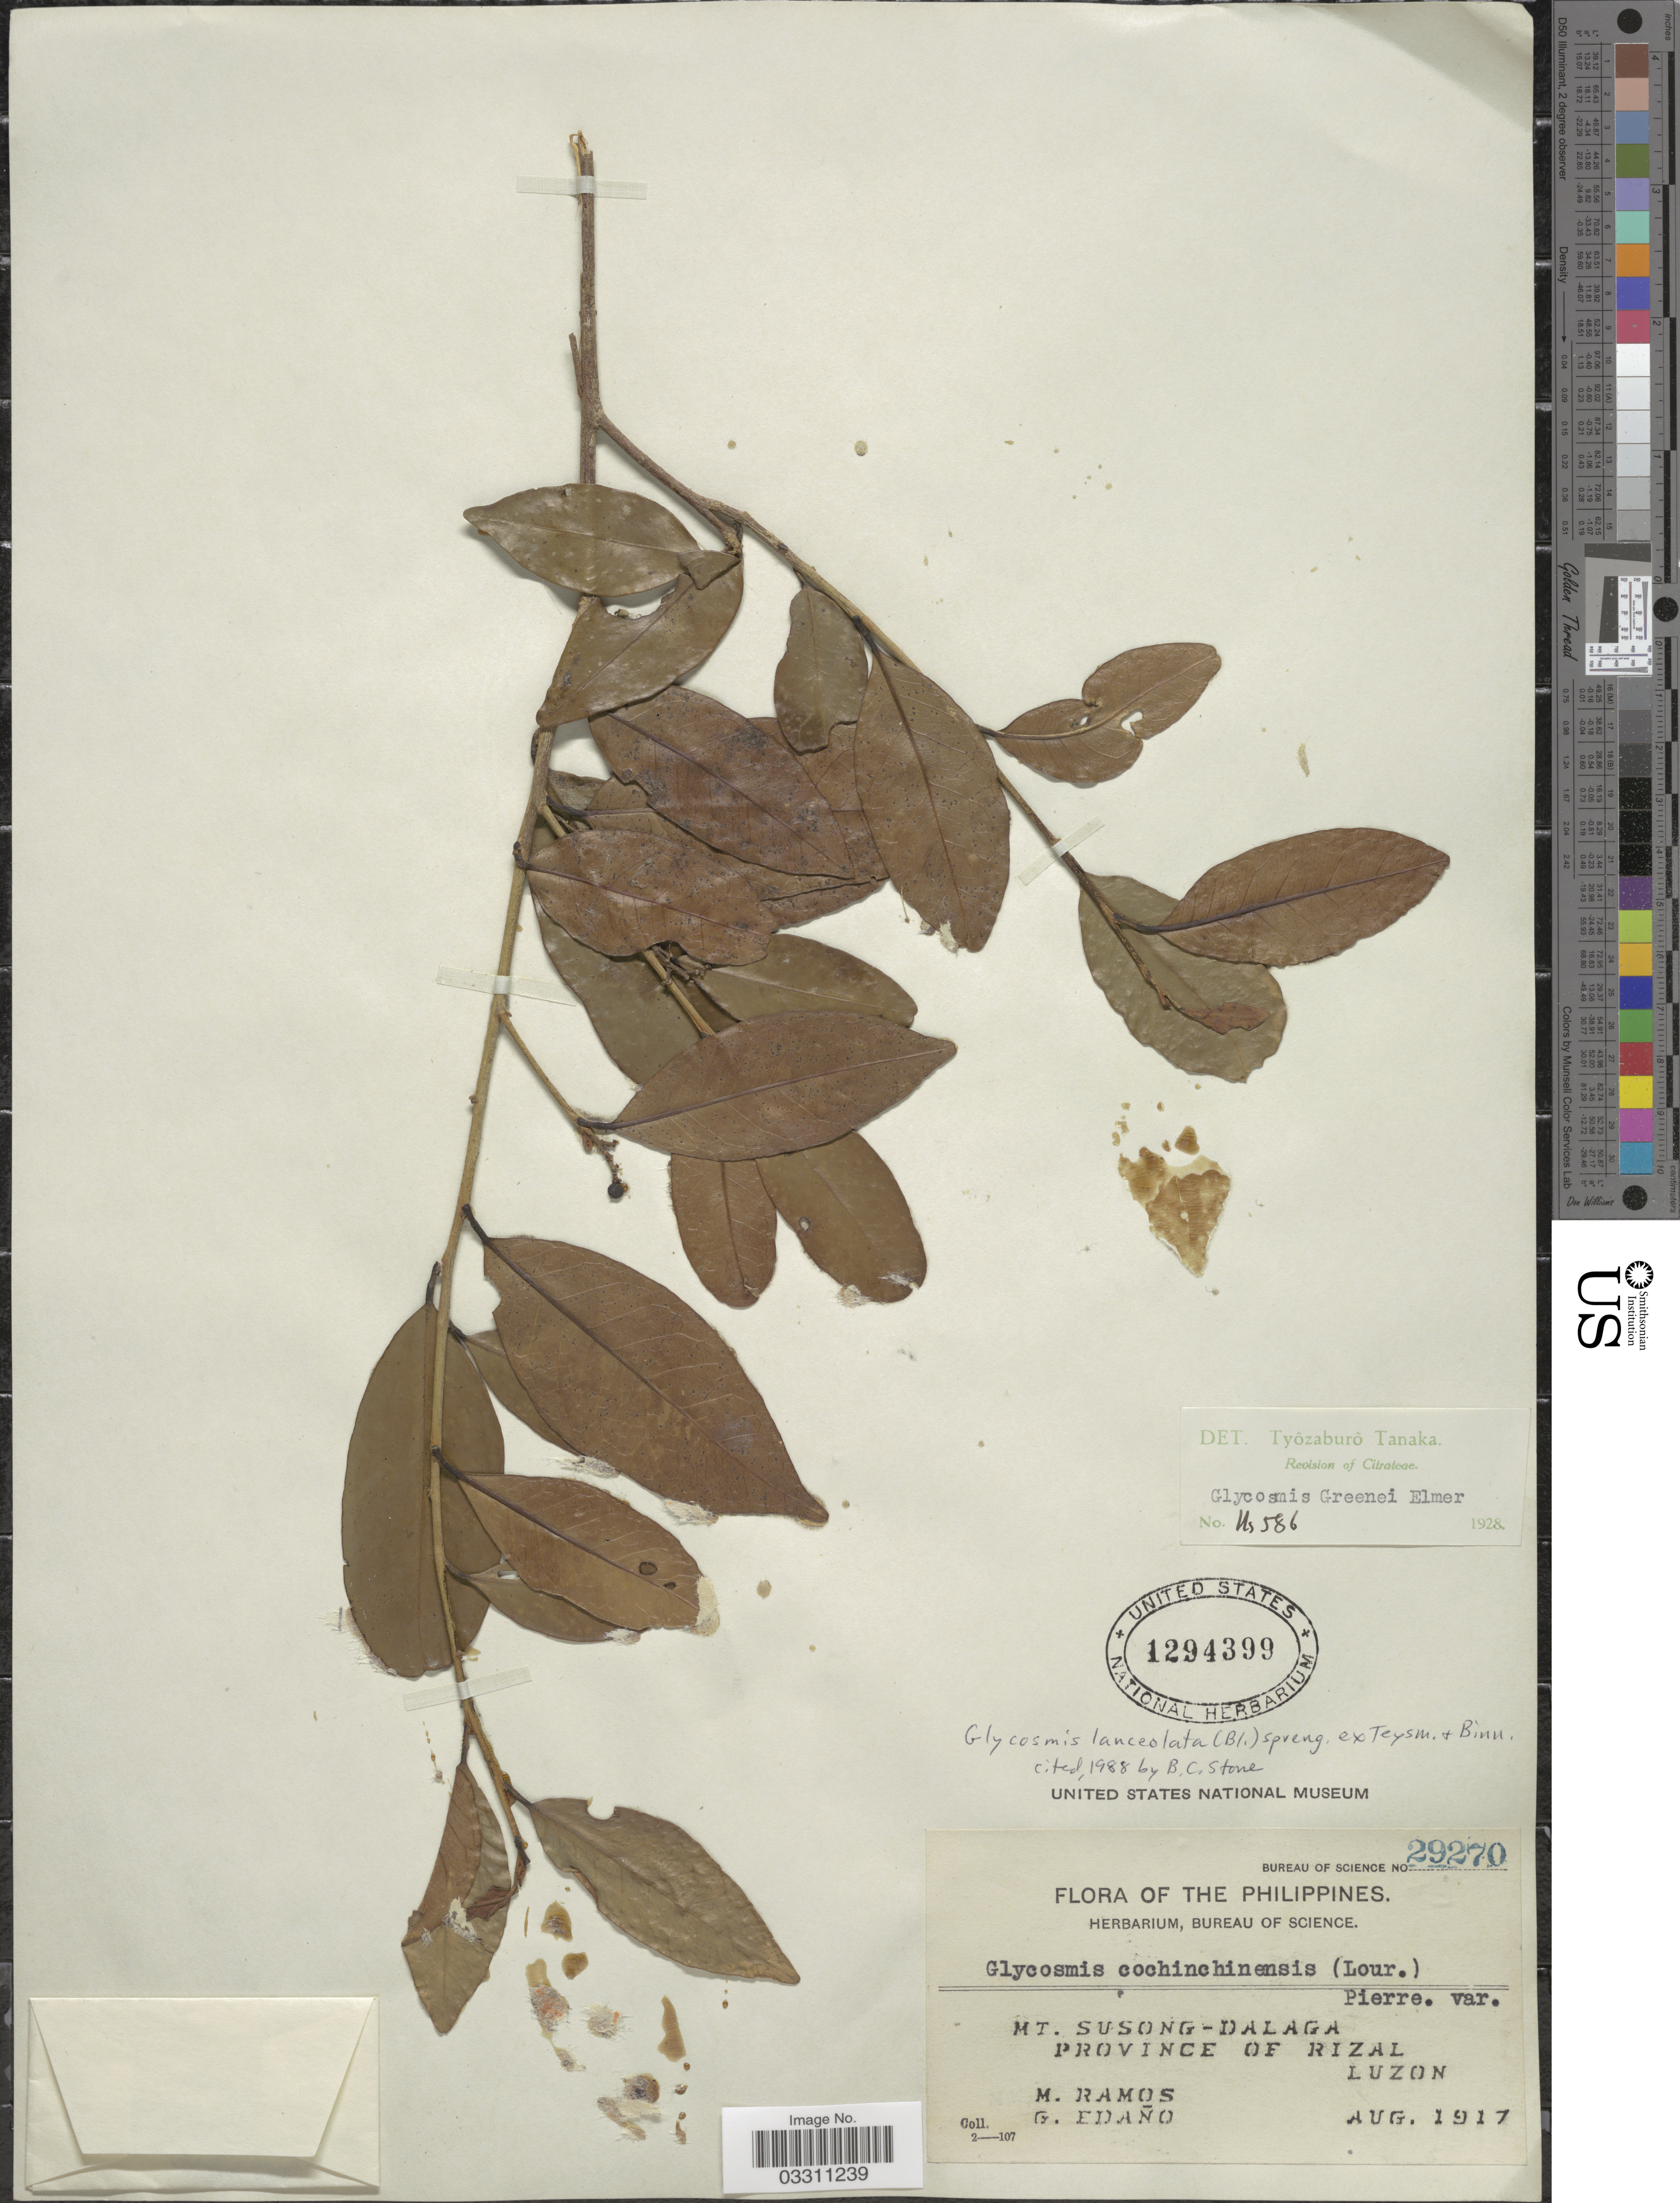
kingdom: Plantae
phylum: Tracheophyta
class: Magnoliopsida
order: Sapindales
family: Rutaceae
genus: Glycosmis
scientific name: Glycosmis lanceolata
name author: (Blume) Spreng. ex Teysm. & Binn.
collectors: M. Ramos & G. Edaño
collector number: Bureau of Science 29270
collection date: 1917-08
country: Philippines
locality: Mt. Susong-Dalaga. Province of Rizal. Luzon.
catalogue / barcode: US 1294399